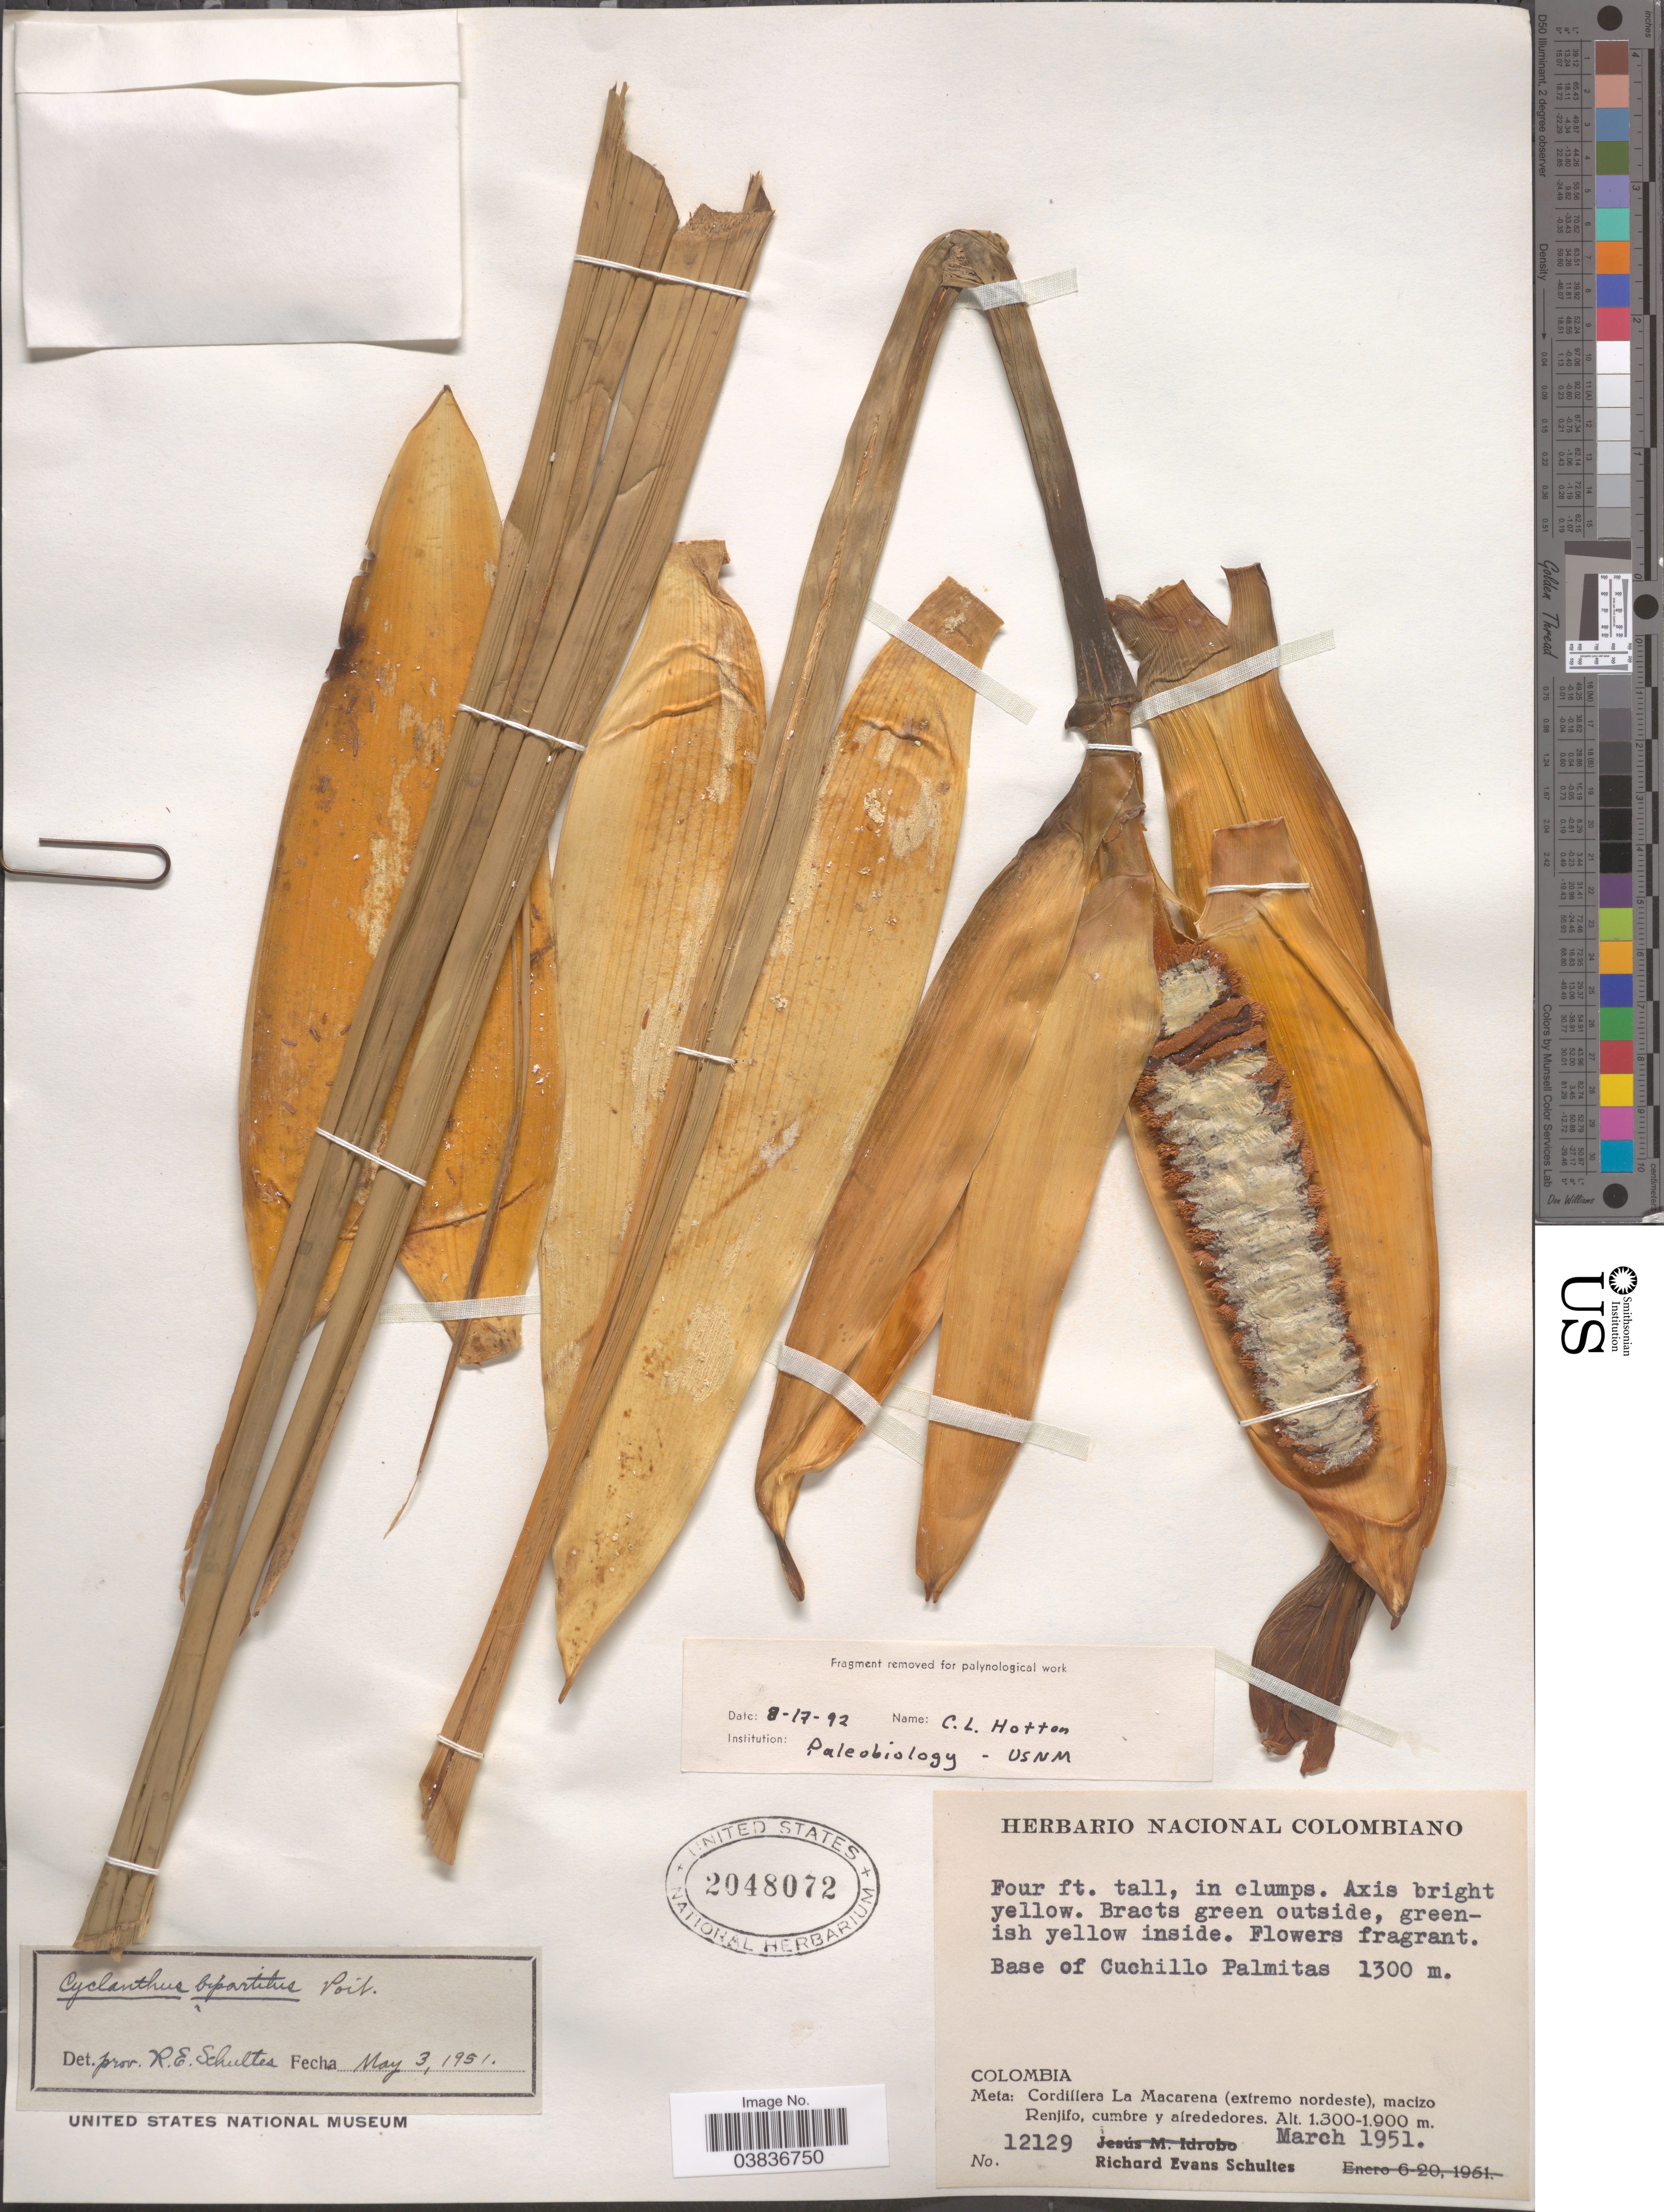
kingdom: Plantae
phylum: Tracheophyta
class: Liliopsida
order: Pandanales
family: Cyclanthaceae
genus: Cyclanthus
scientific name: Cyclanthus bipartitus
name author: Poit. ex A. Rich.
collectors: R. E. Schultes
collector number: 12129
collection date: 1951-03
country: Colombia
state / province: Meta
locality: Base of Cuchillo Palmitas. Cordillera La Macarena (extremo nordeste), macizo Renjifo.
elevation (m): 1300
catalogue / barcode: US 2048072